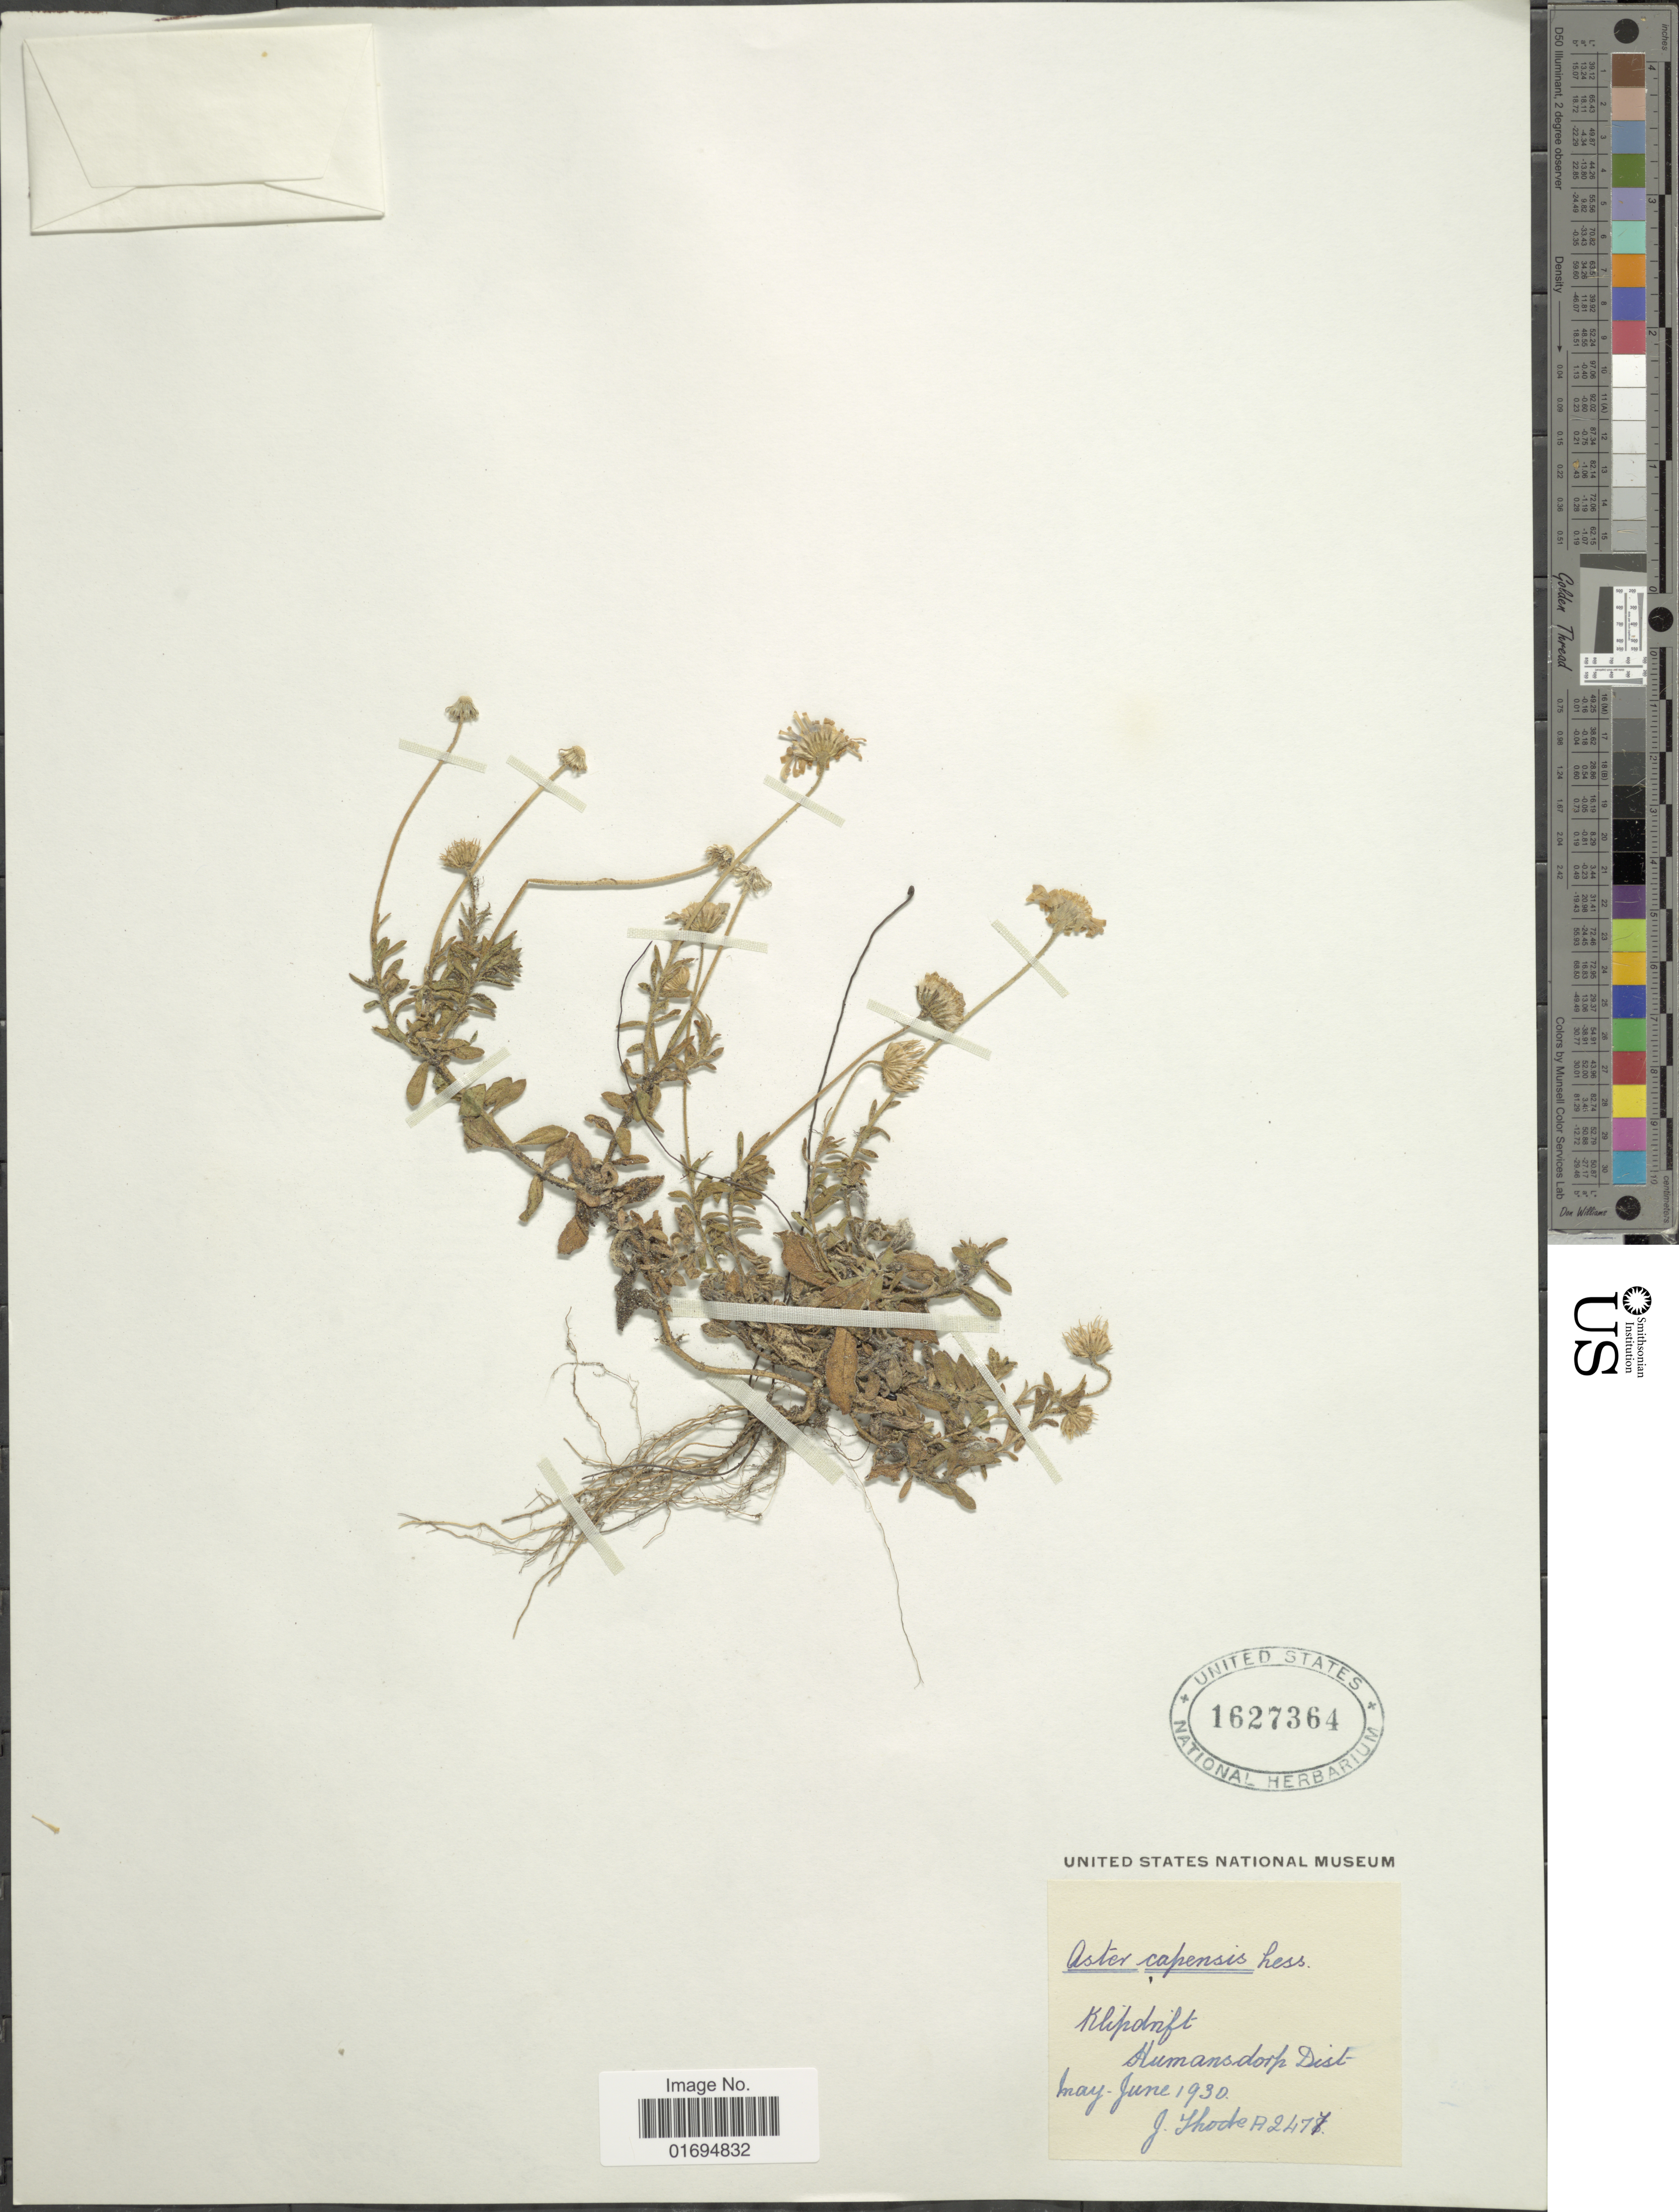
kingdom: Plantae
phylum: Tracheophyta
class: Magnoliopsida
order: Asterales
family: Asteraceae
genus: Felicia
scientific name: Felicia capensis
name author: (Less.) Benth. & Hook. ex Gérôme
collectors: J. Thode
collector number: A2477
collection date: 1930-05/1930-06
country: South Africa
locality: Klipdrift, Humansdorp Dist.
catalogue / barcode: US 1627364